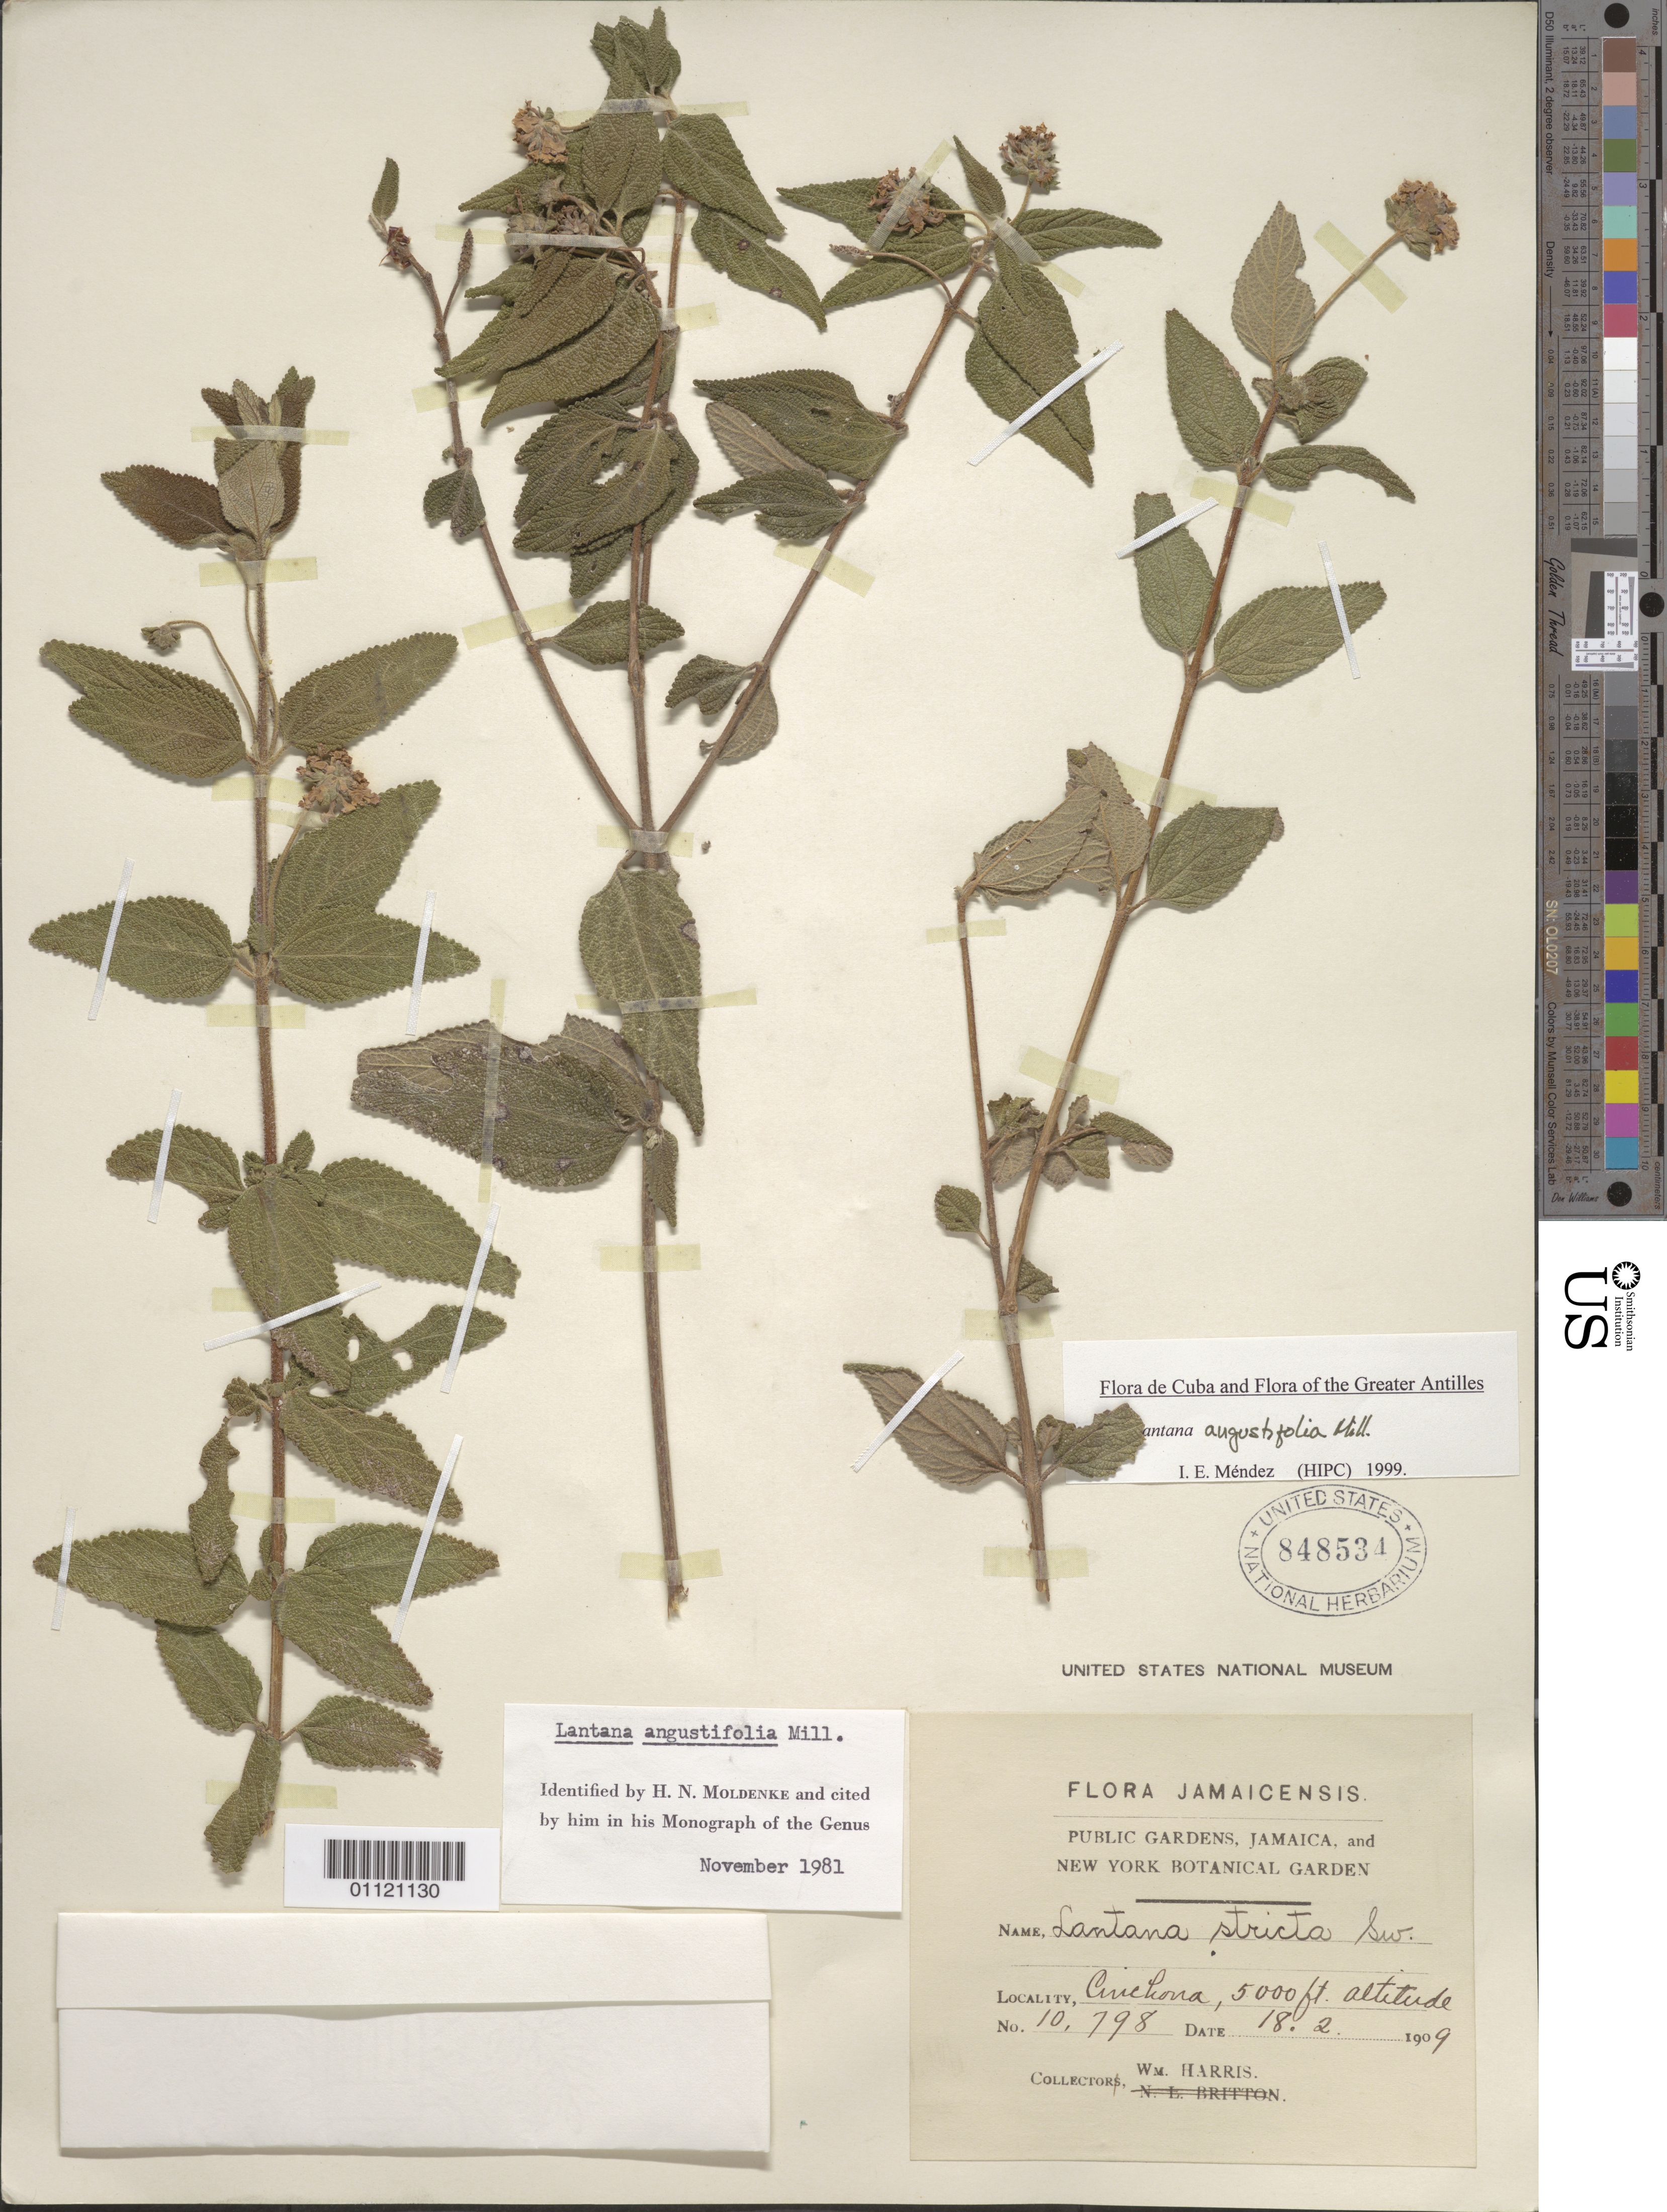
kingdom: Plantae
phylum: Tracheophyta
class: Magnoliopsida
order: Lamiales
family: Verbenaceae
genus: Lantana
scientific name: Lantana angustifolia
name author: Mill.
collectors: W. H. Harris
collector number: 10798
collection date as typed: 18 Feb 1909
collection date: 1909-02-18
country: Jamaica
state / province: Saint Andrew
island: Jamaica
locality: cinchona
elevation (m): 1524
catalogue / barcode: US 848534